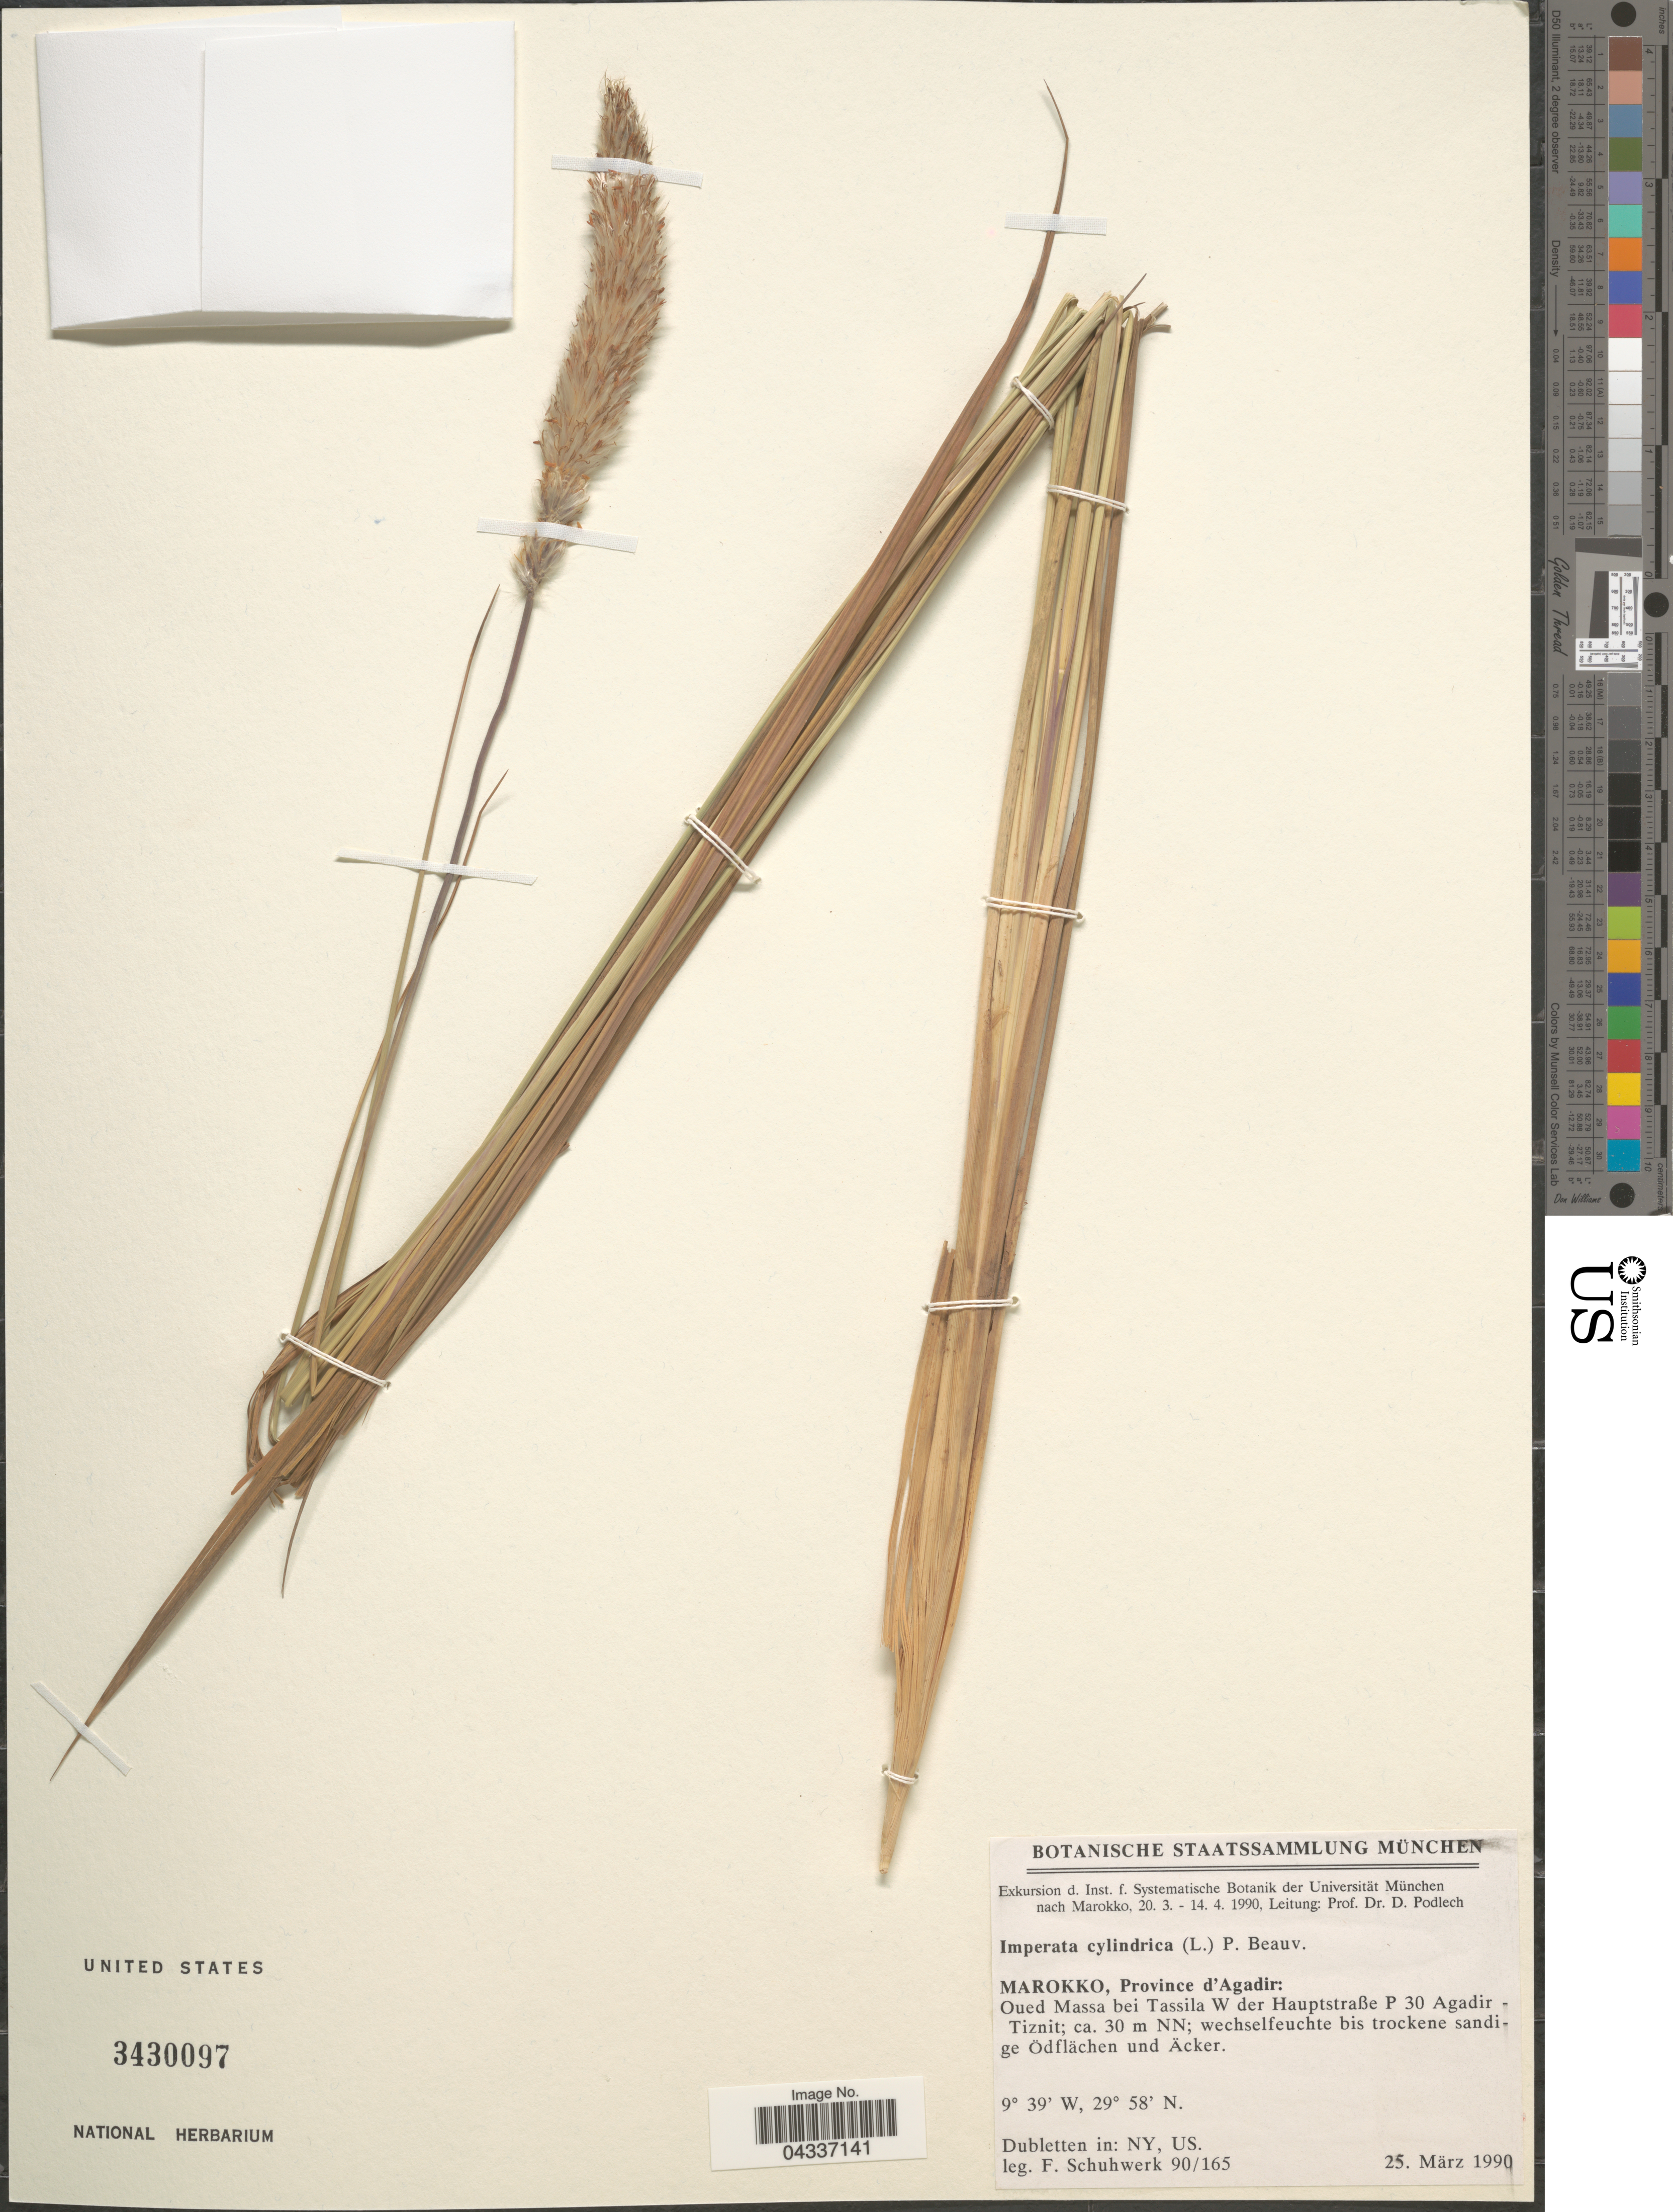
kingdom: Plantae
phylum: Tracheophyta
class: Liliopsida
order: Poales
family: Poaceae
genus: Imperata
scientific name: Imperata cylindrica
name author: (L.) P. Beauv.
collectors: Schuhwerk, F.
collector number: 90/165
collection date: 1990-03-25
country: Morocco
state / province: Souss-Massa-Drâa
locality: Exkursion d. Inst. f. Systematische Botanik der Universität München nach Marokko, 20. 3. - 14. 4. 1990. Marokko, Province d'Agadir: Oued Massa bei Tassila W der Hauptstraße P 30 Agadir - Tiznit.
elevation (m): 30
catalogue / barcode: US 3430097